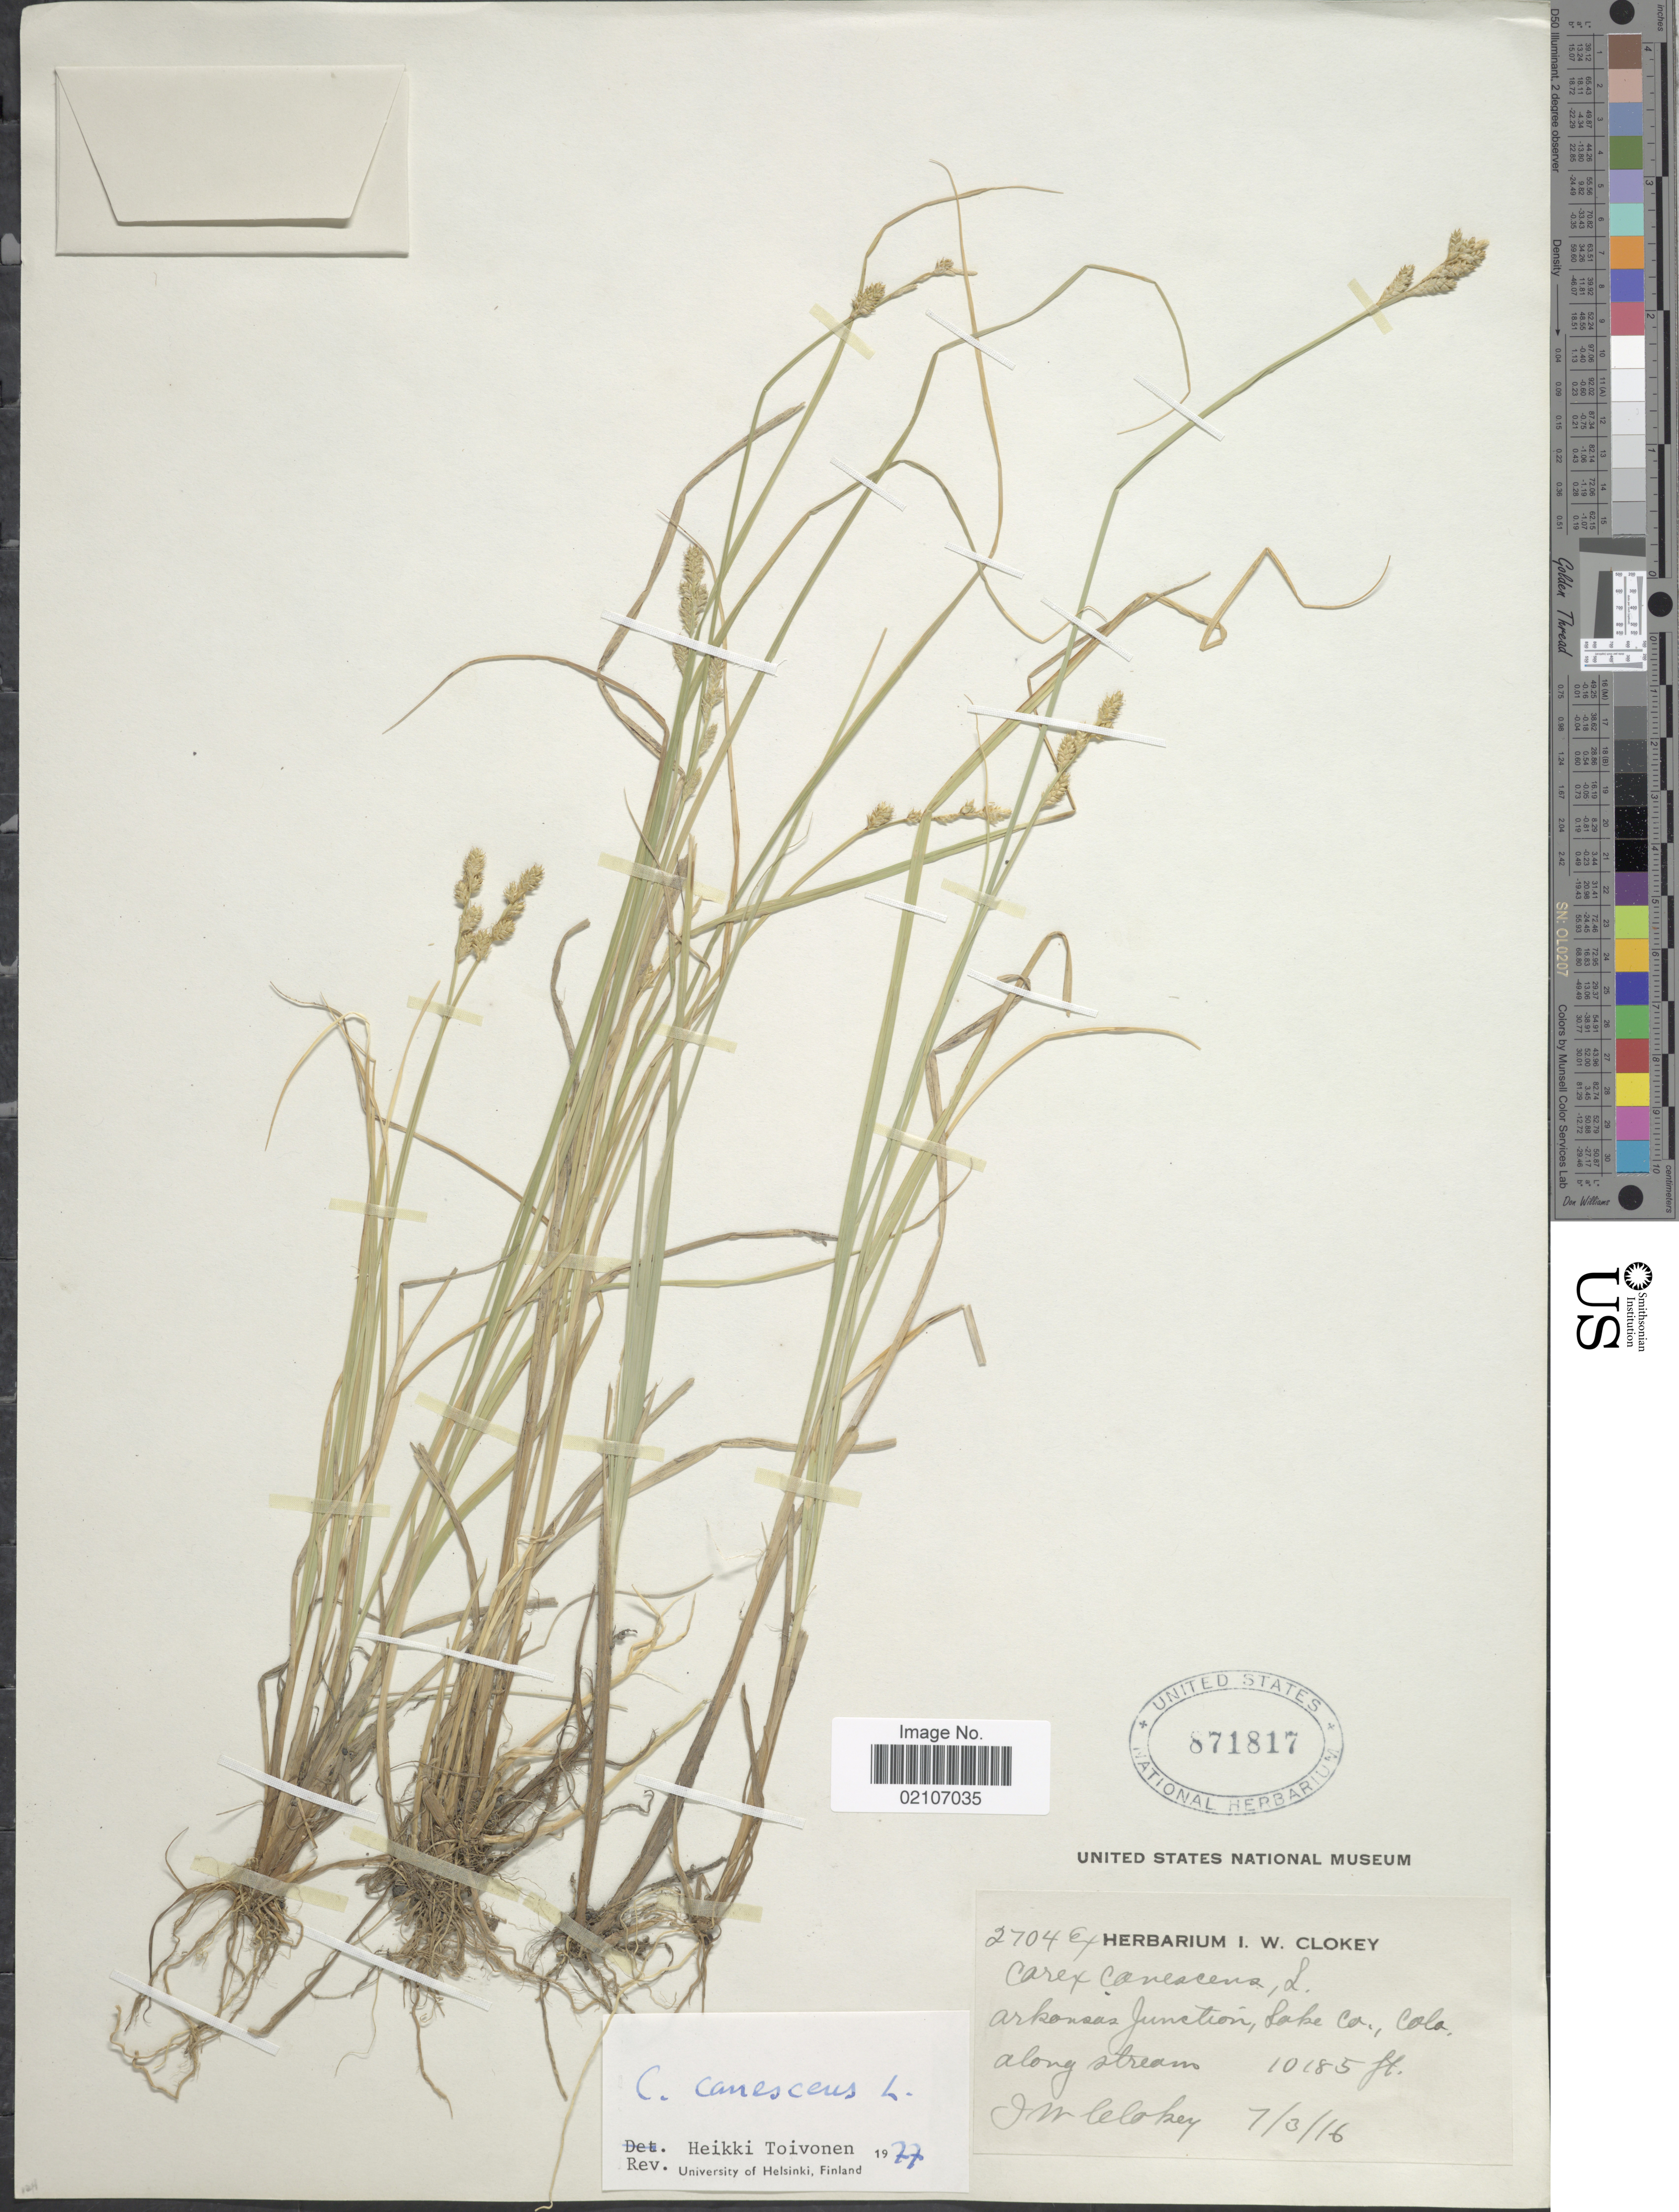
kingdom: Plantae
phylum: Tracheophyta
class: Liliopsida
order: Poales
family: Cyperaceae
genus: Carex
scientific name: Carex canescens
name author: L.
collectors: I. W. Clokey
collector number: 2704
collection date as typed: Transcribed d/m/y: 3/7/16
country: United States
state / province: Colorado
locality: Arkonsas Junction, Lake Co.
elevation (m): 3104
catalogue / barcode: US 871817